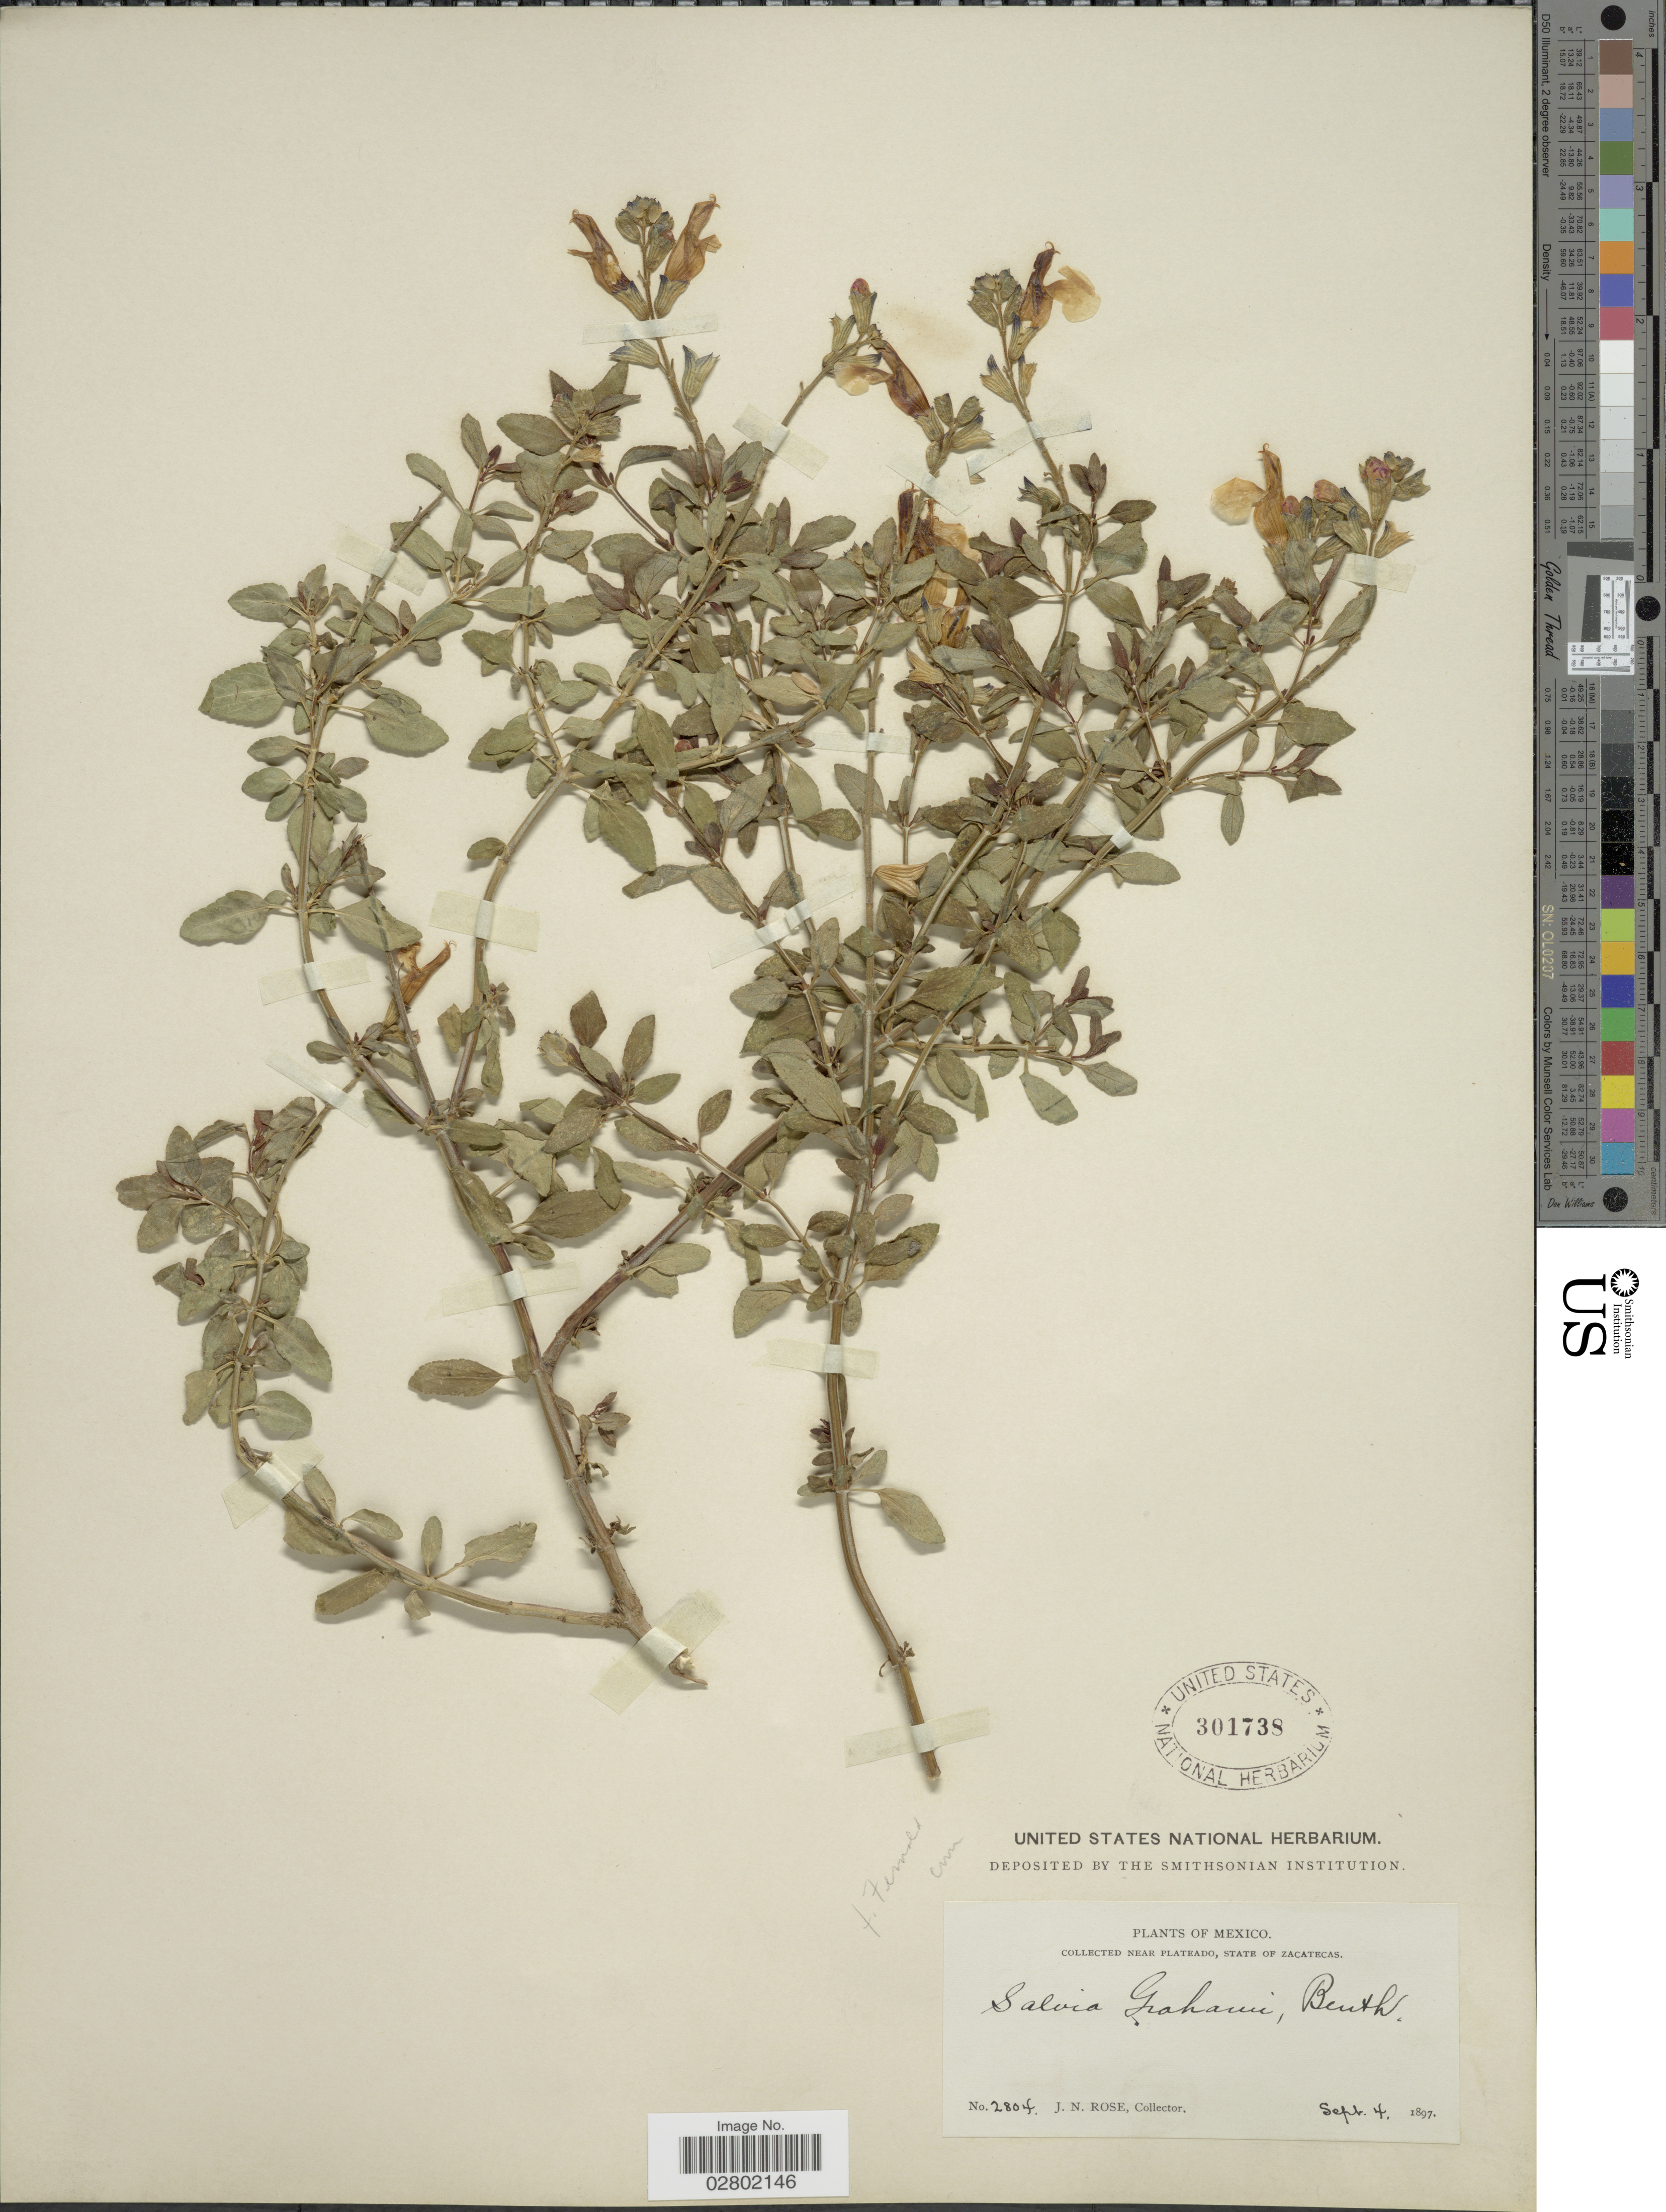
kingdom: Plantae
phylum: Tracheophyta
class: Magnoliopsida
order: Lamiales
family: Lamiaceae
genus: Salvia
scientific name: Salvia microphylla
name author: Kunth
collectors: J. N. Rose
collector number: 2804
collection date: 1897-09-04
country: Mexico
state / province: Zacatecas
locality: Near Plateado.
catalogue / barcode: US 301738